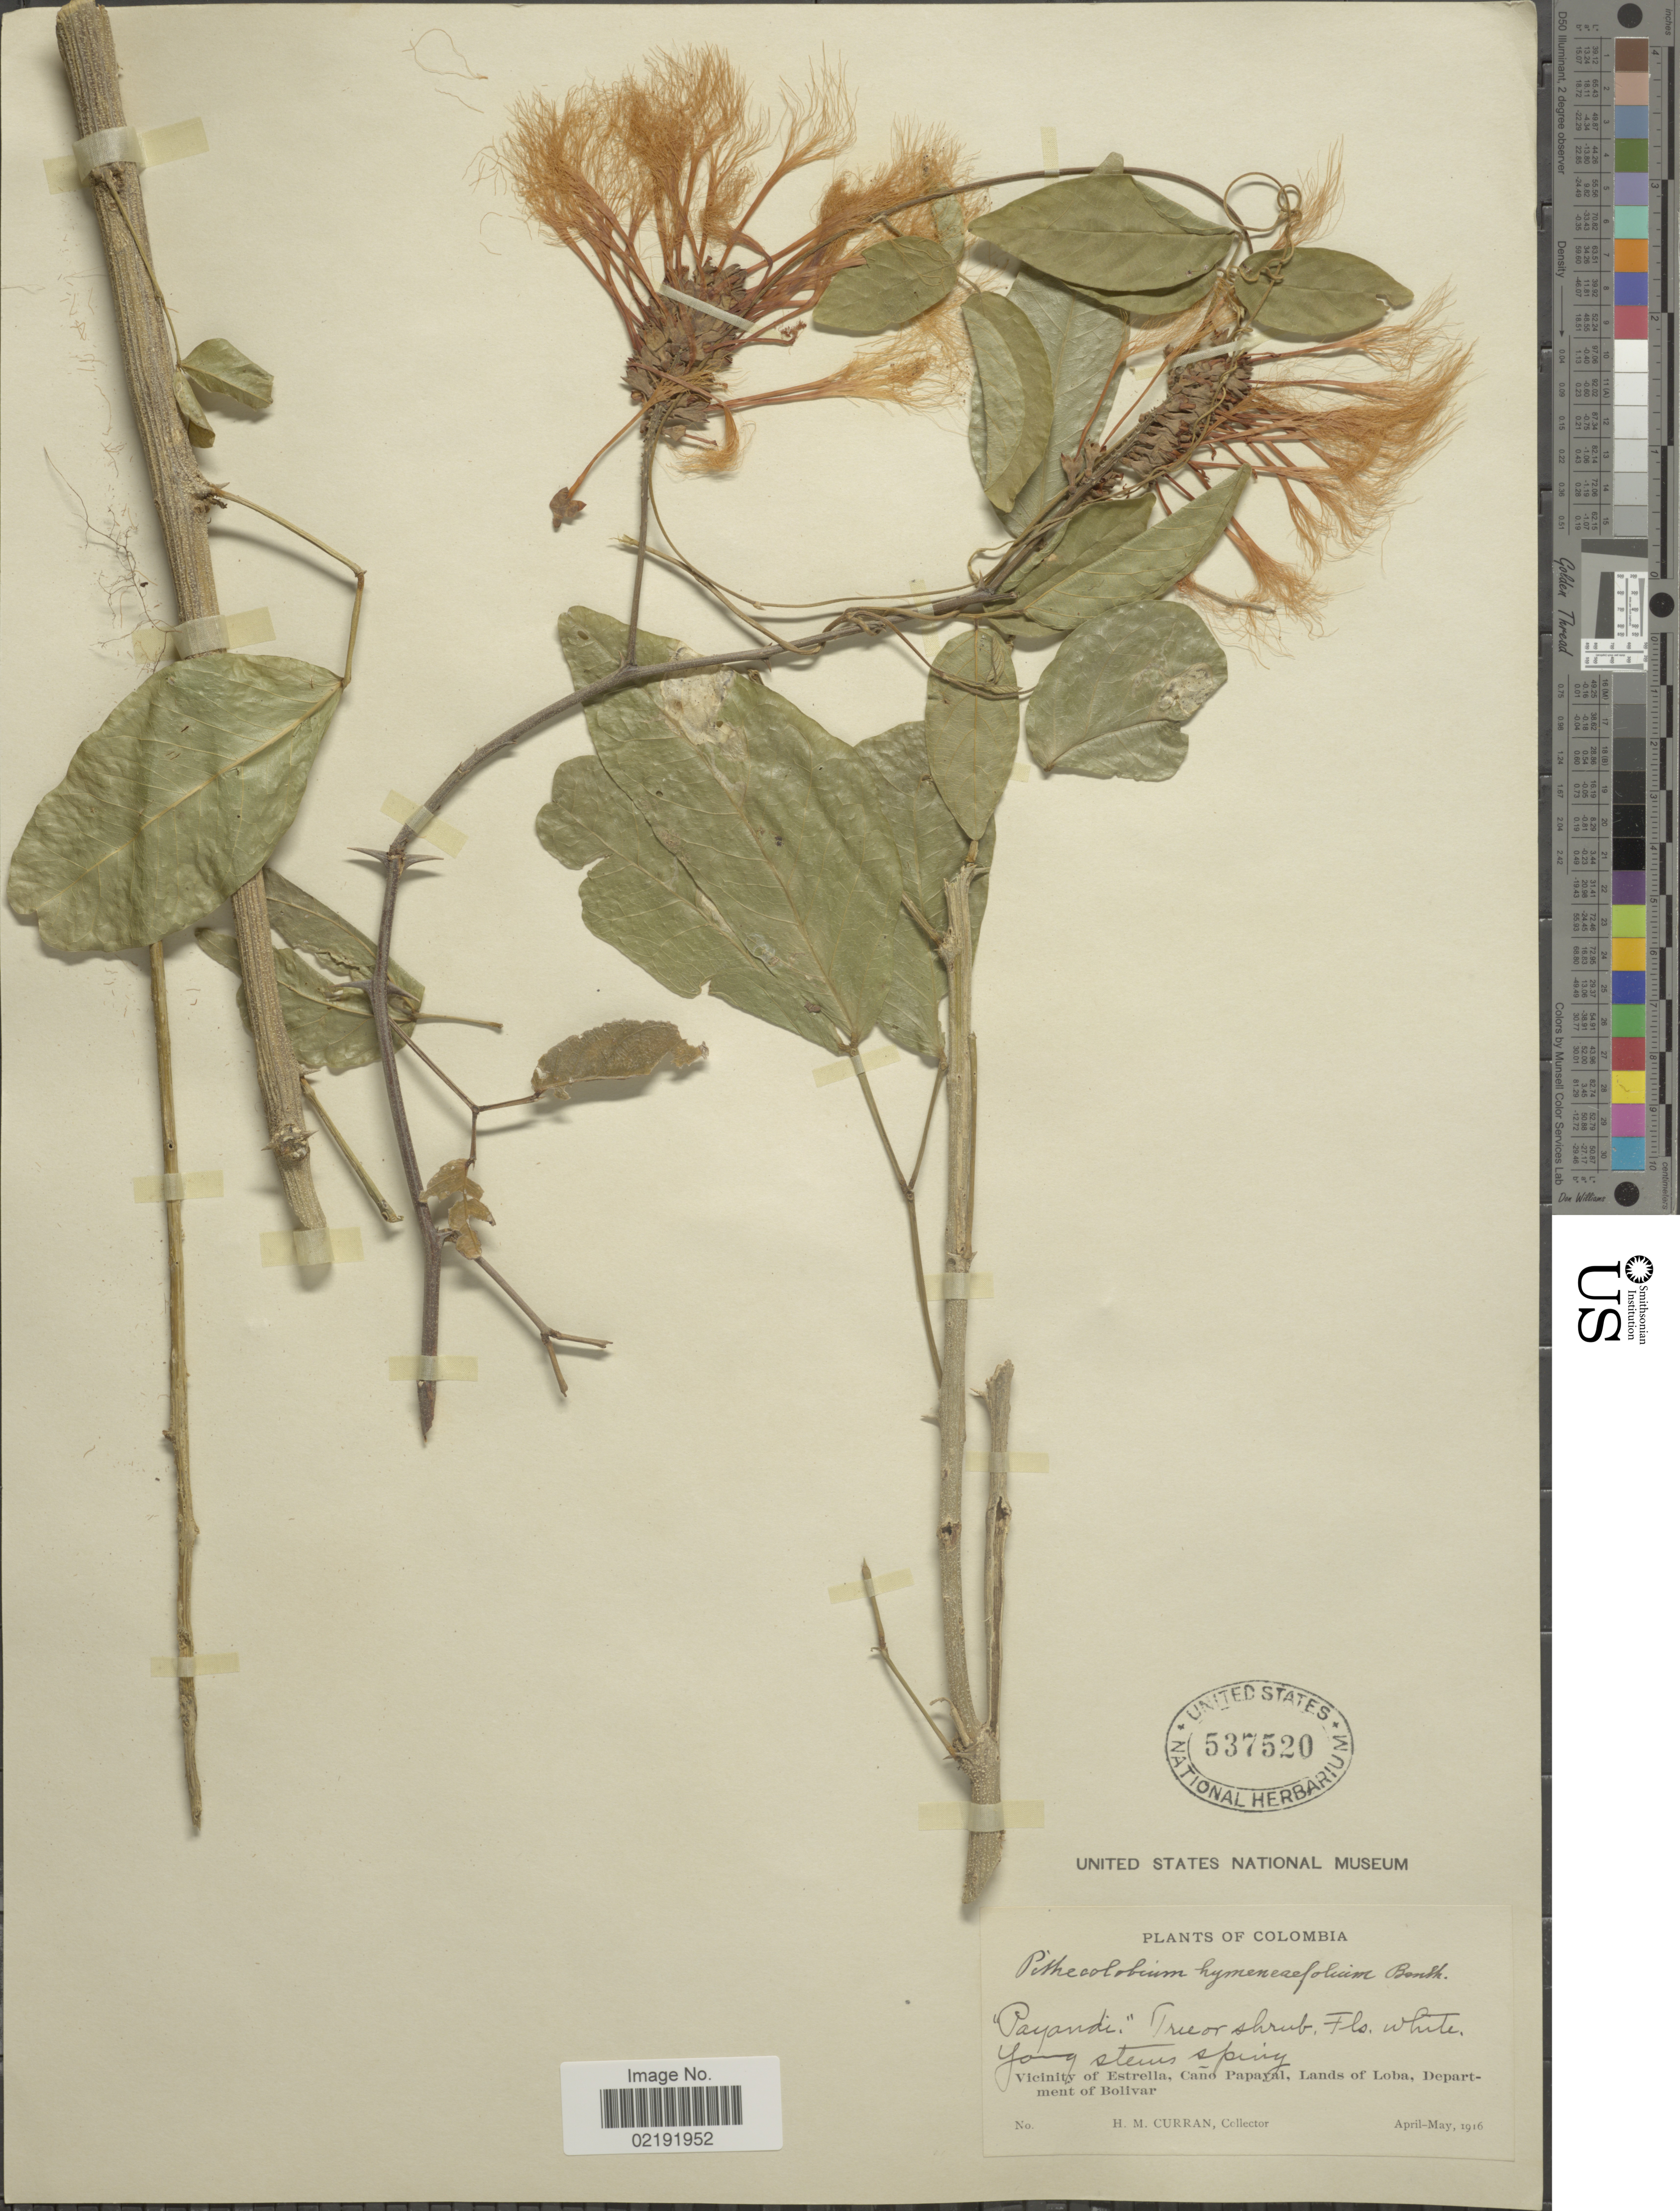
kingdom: Plantae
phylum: Tracheophyta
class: Magnoliopsida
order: Fabales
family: Fabaceae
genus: Pithecellobium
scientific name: Pithecellobium hymenaeifolium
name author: (Humb. & Bonpl. ex Willd.) Benth.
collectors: H. M. Curran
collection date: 1916-04/1916-05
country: Colombia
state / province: Bolívar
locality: Vicinity of Estrella, Caño Papayal, Lands of Loba, Department of Bolivar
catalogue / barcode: US 537520